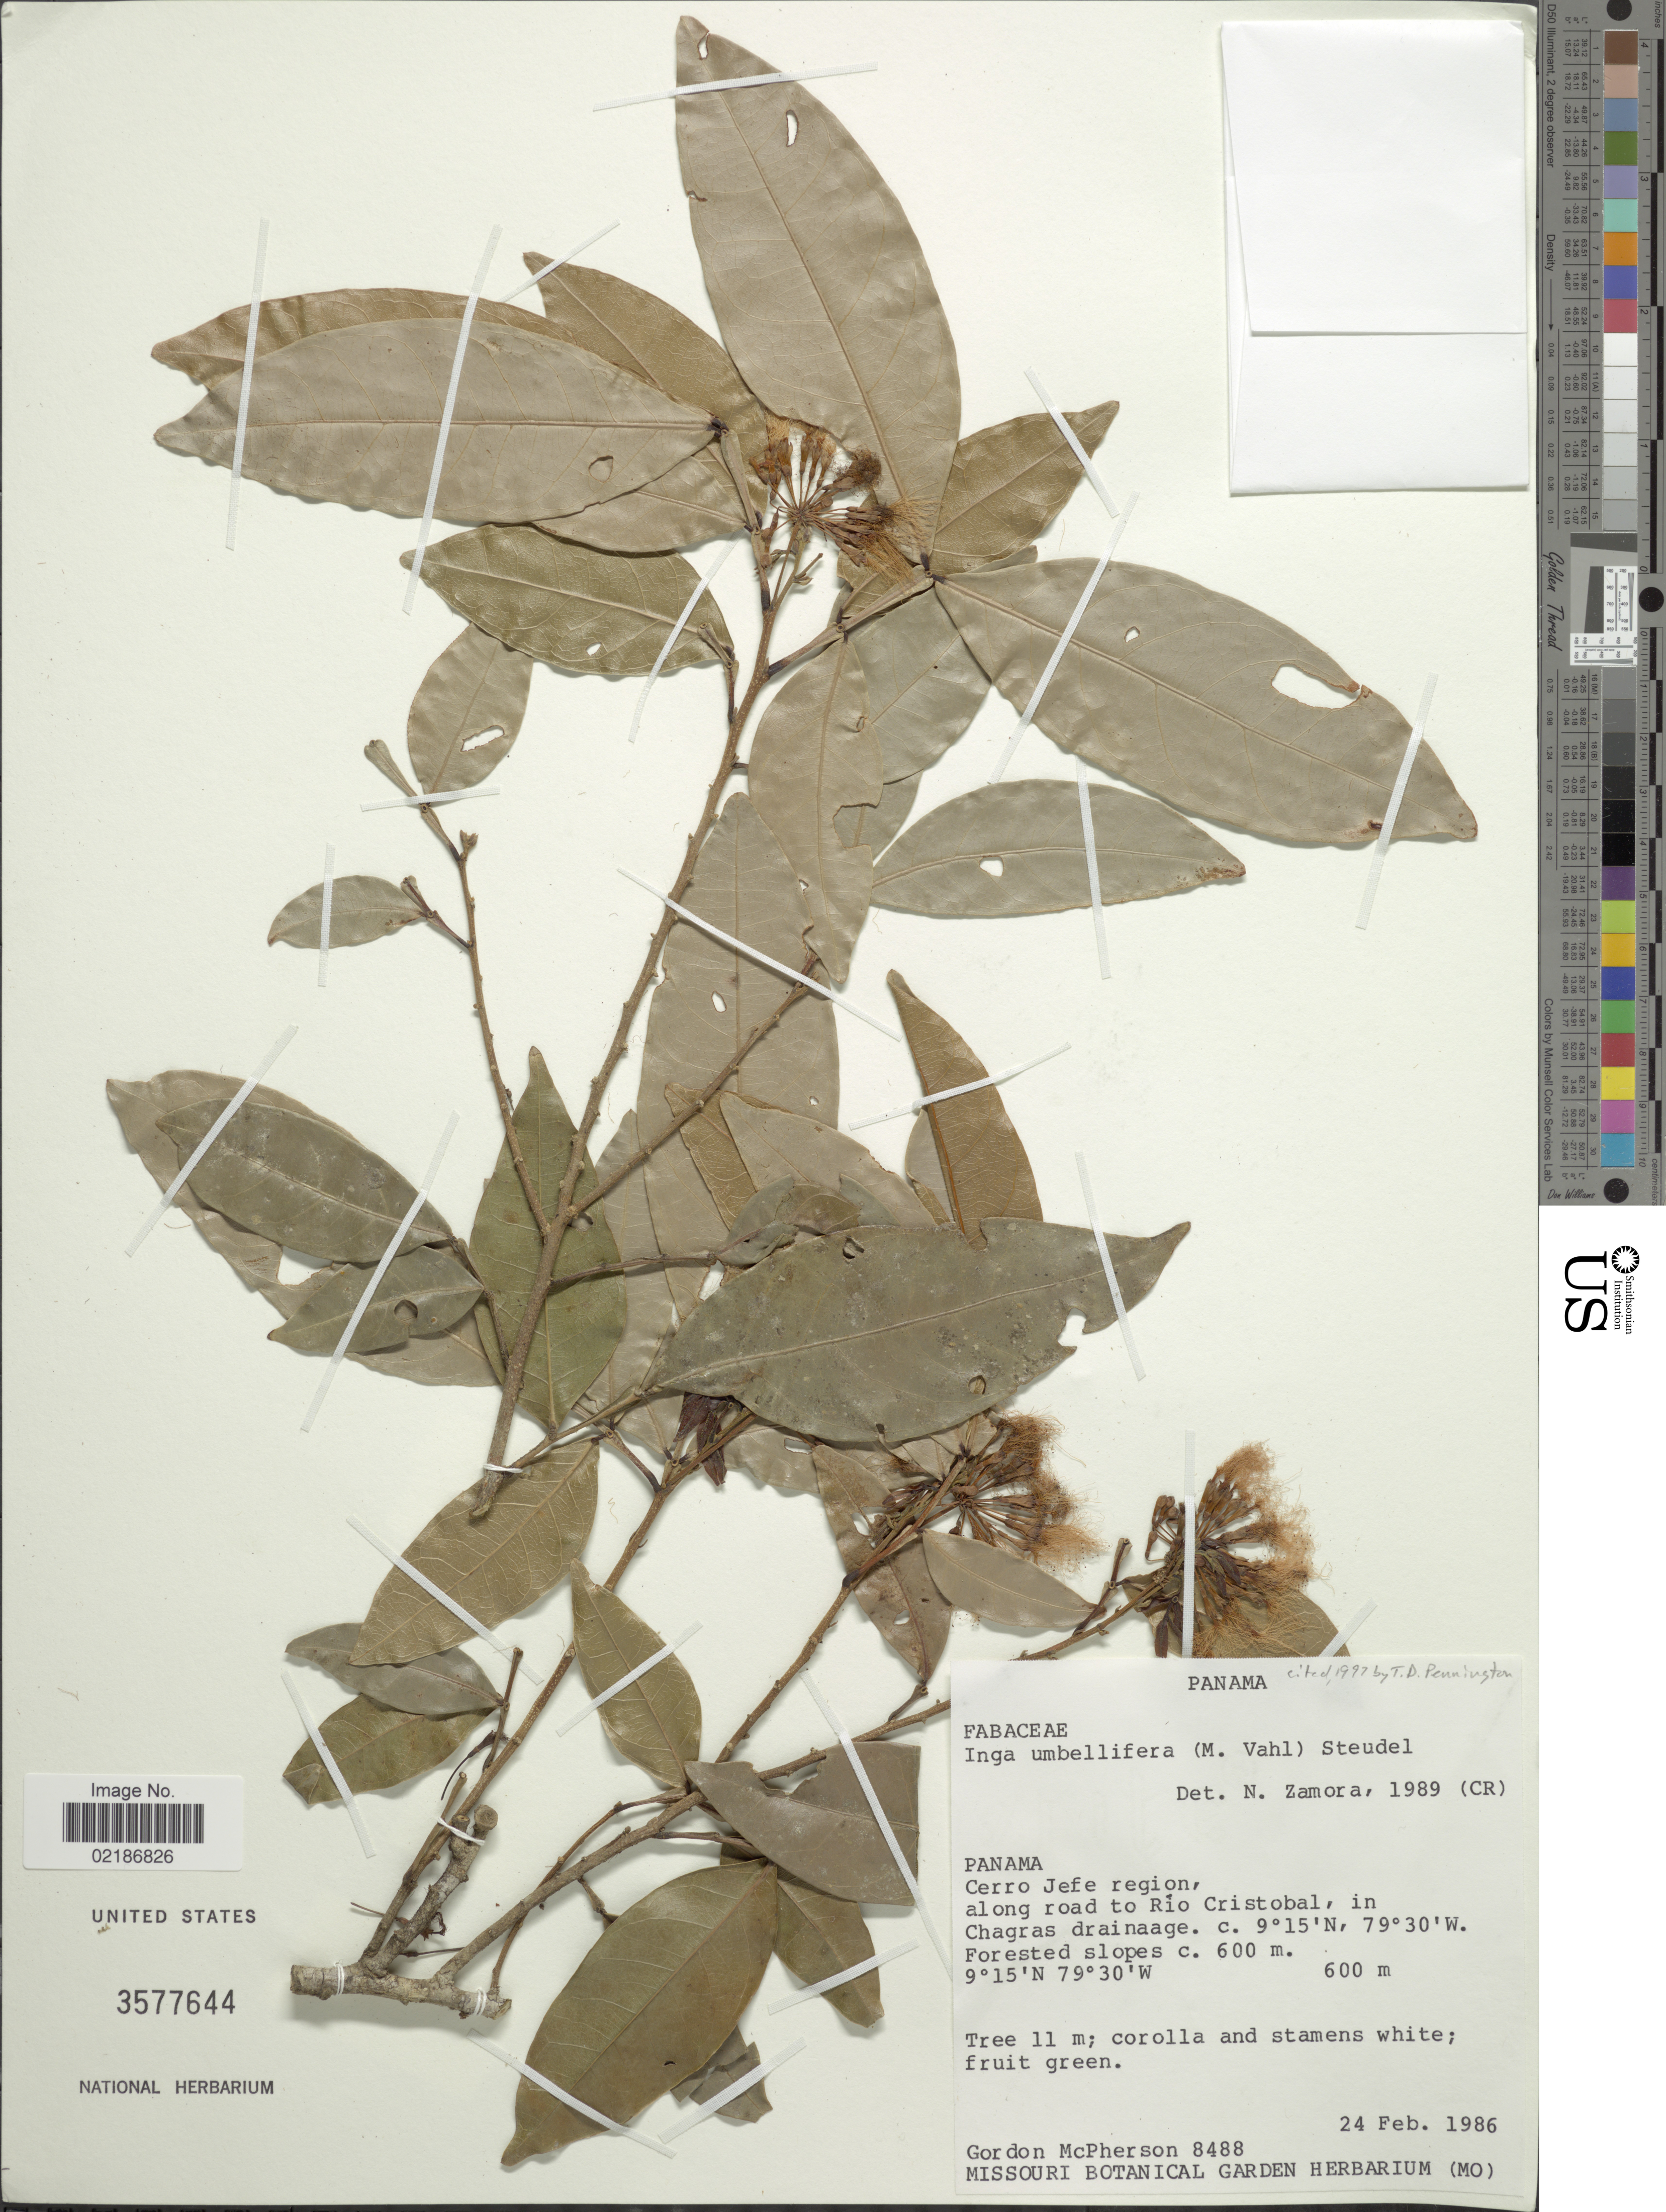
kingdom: Plantae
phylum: Tracheophyta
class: Magnoliopsida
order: Fabales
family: Fabaceae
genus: Inga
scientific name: Inga umbellifera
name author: (Vahl) Steud. ex DC.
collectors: G. D. McPherson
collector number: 8488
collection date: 1986-02-24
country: Panama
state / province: Panamá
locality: Cerro Jefe region, along road to Rio Cristobal, Chagres drainage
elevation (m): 600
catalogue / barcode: US 3577644